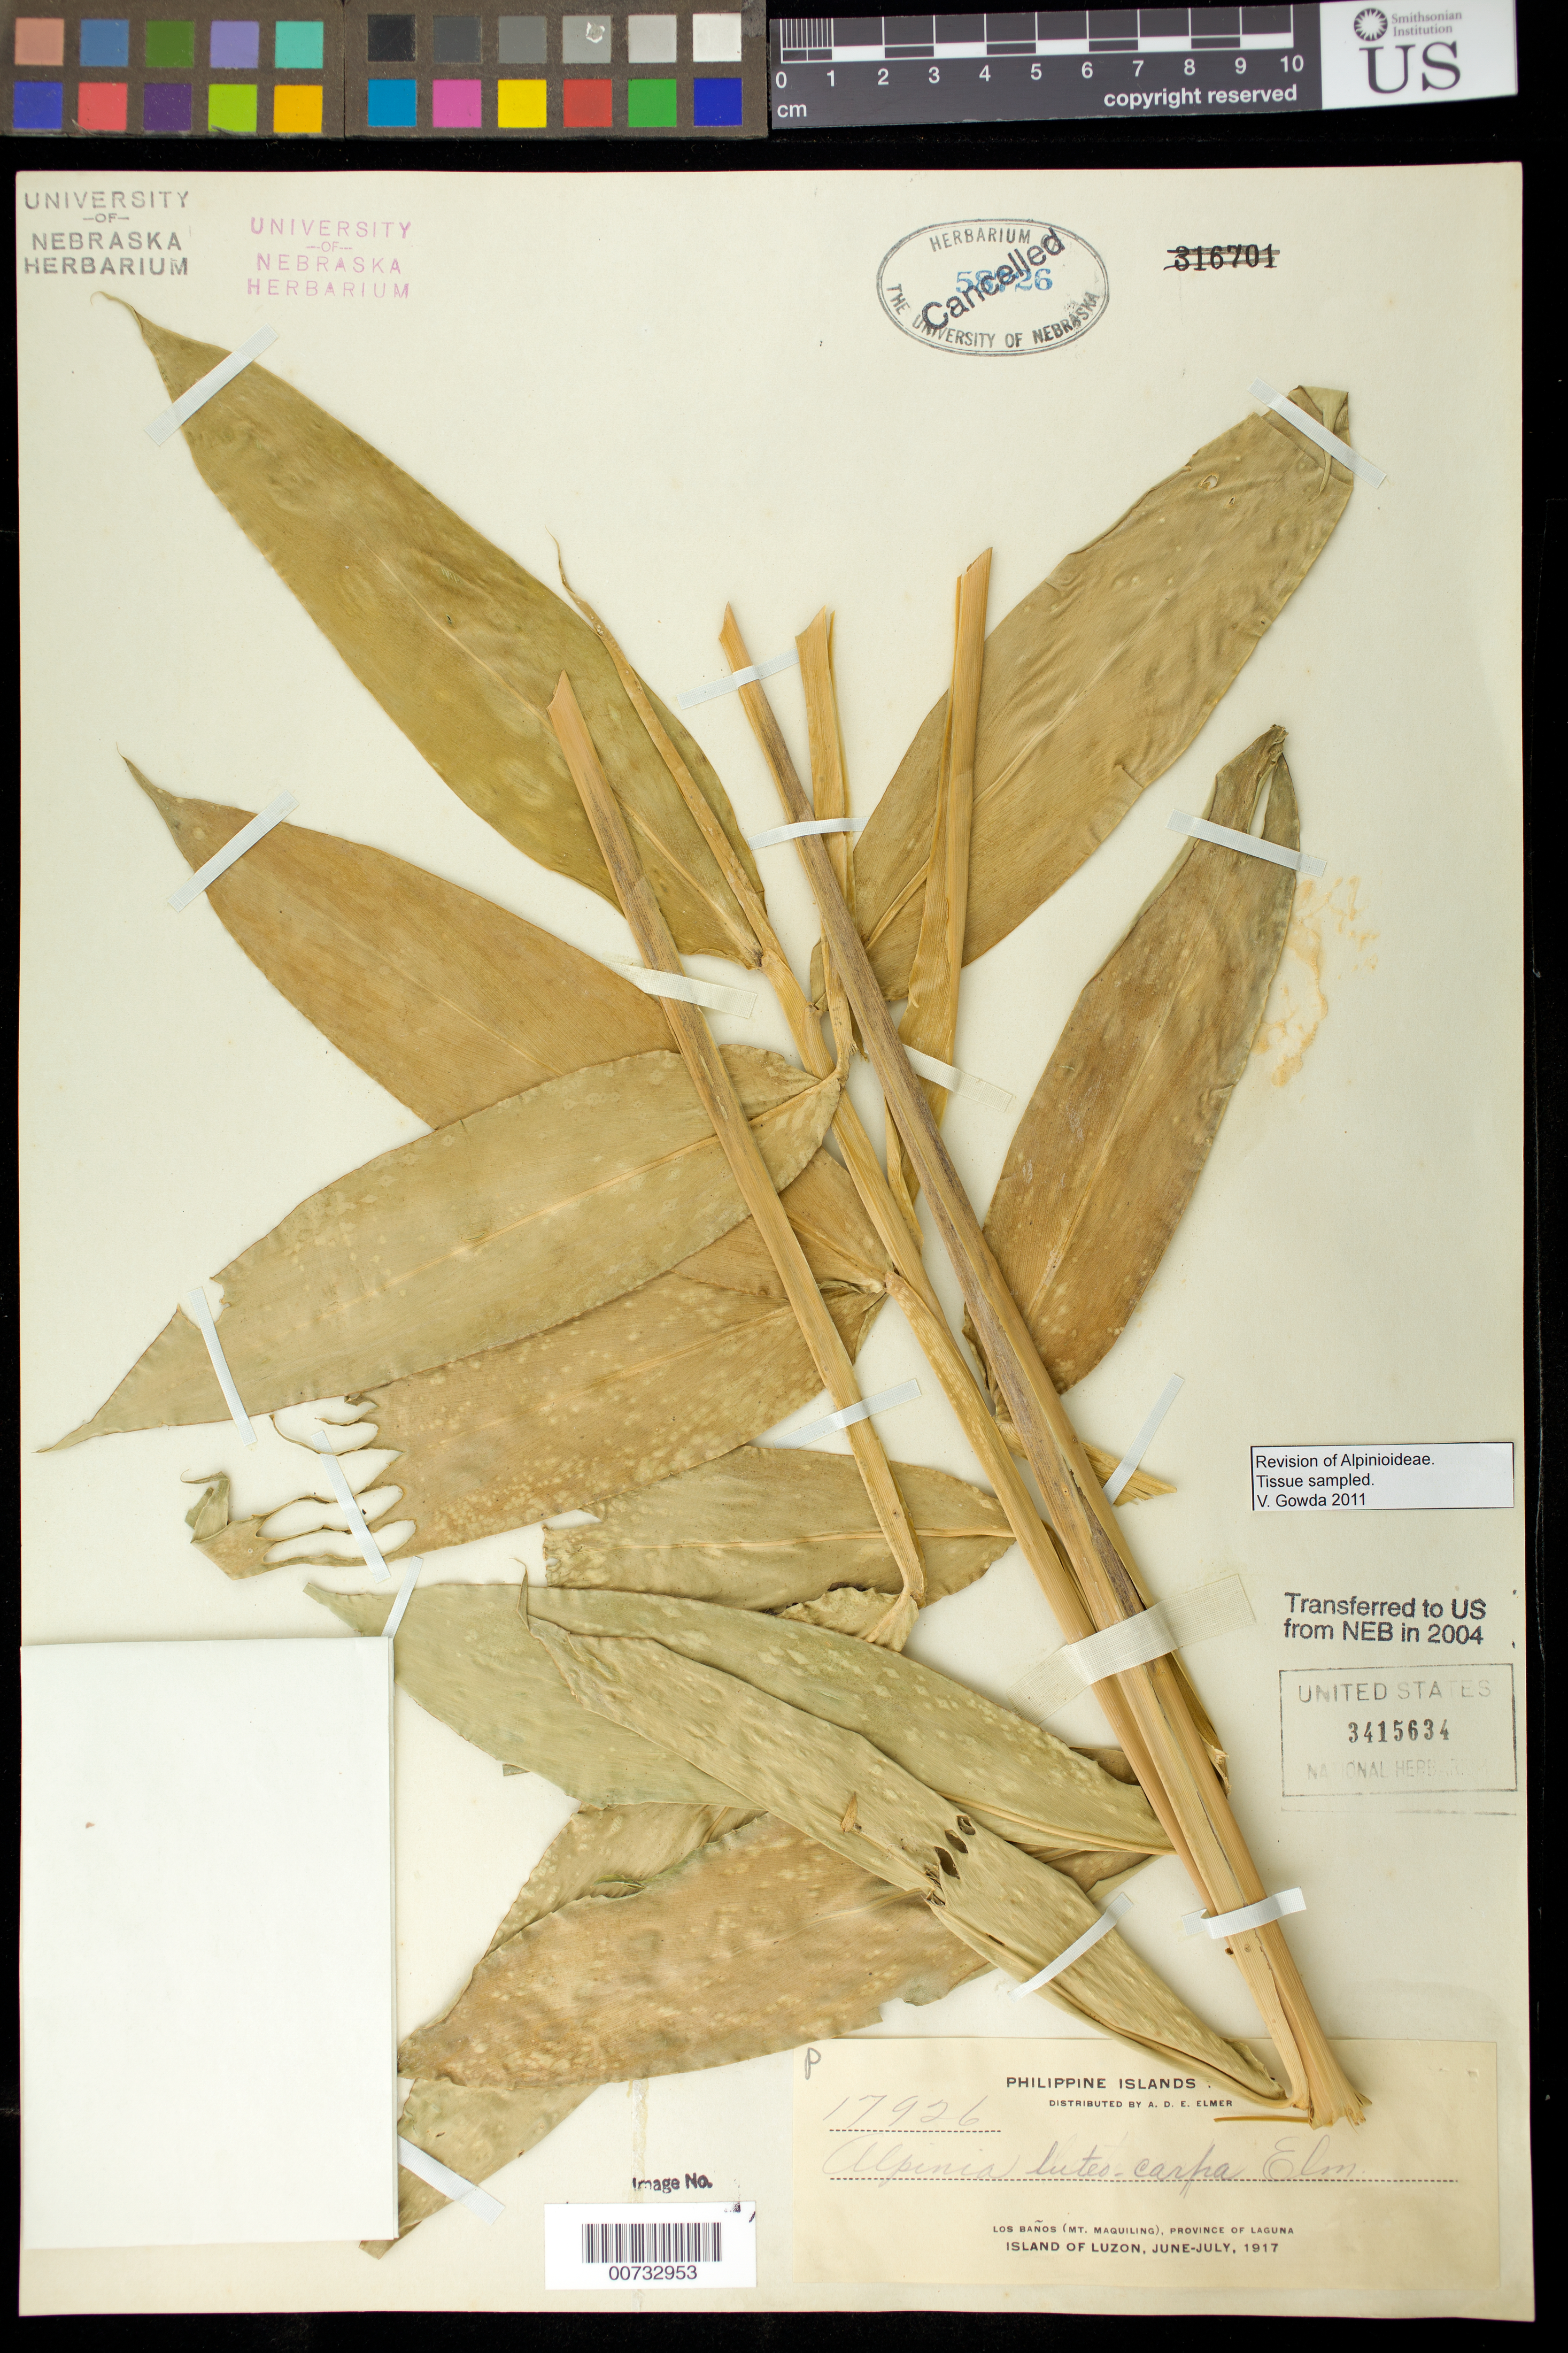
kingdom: Plantae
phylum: Tracheophyta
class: Liliopsida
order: Zingiberales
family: Zingiberaceae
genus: Alpinia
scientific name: Alpinia luteocarpa Elmer, nom. inval.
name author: Elmer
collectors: A. D. E. Elmer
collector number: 17926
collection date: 1917-06/1917-07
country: Philippines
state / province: Calabarzon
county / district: Laguna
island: Luzon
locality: Los Banos, Mt Maquiling.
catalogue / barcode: US 3415634